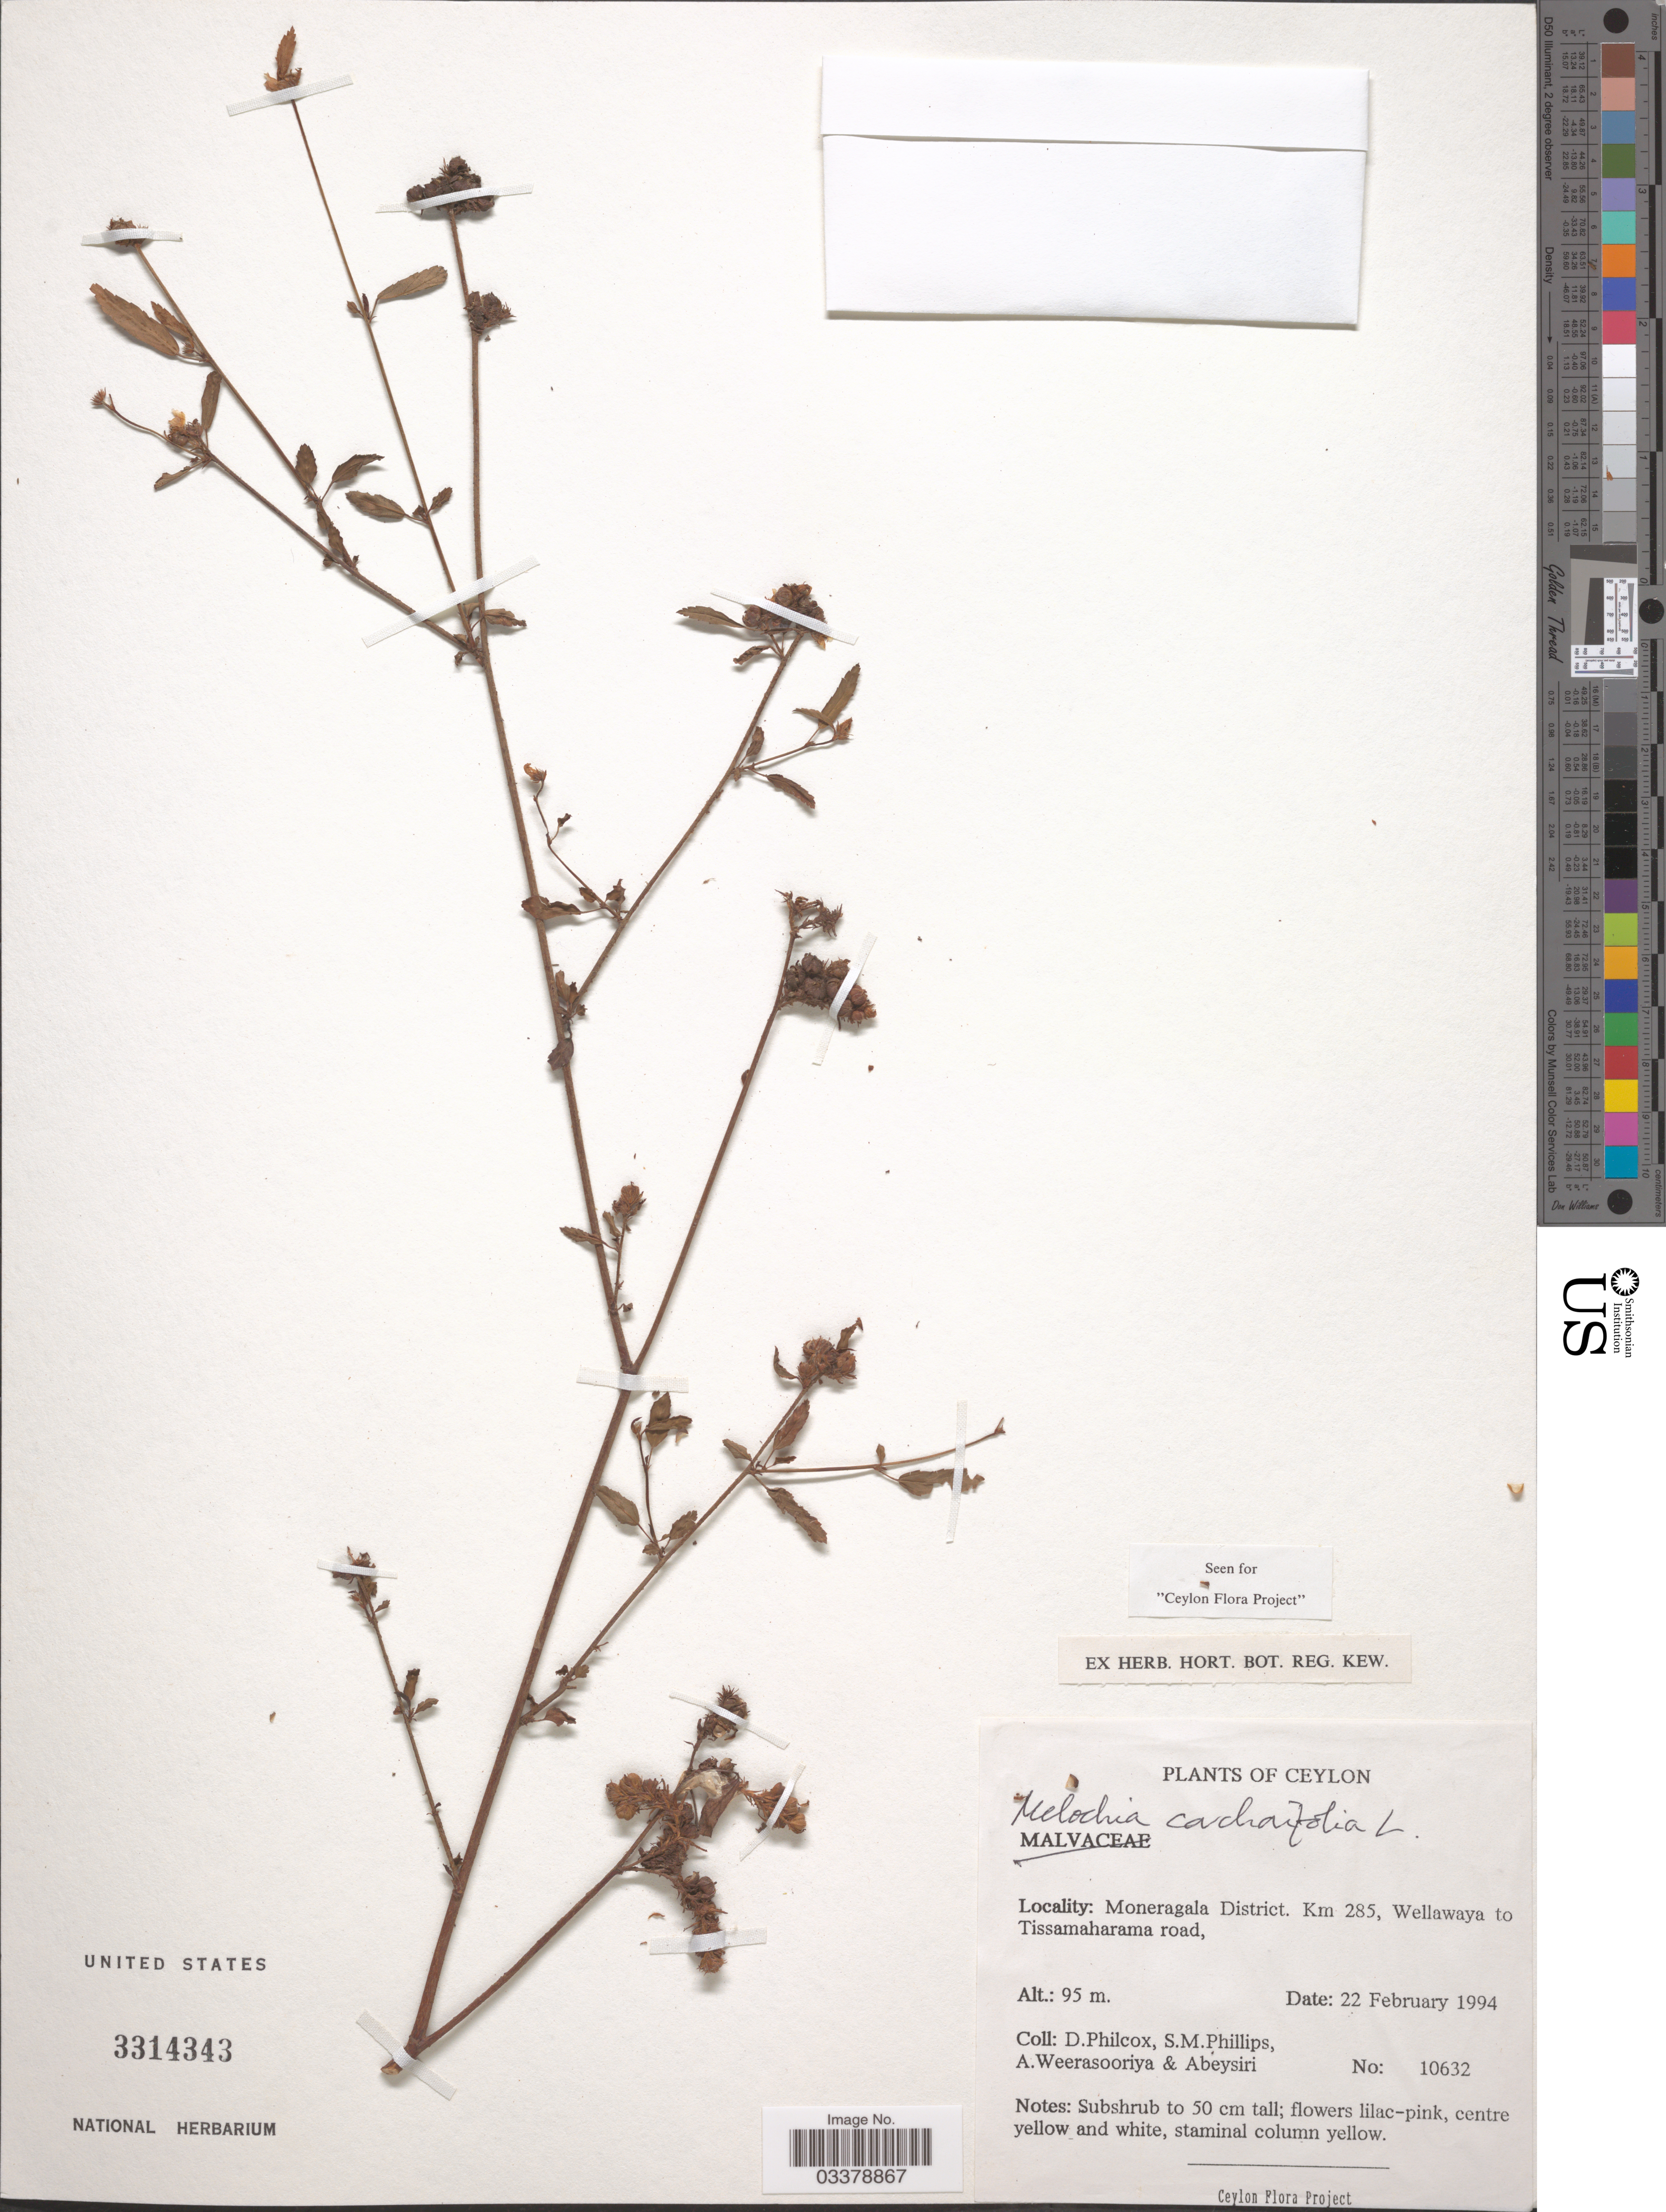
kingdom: Plantae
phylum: Tracheophyta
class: Magnoliopsida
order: Malvales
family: Malvaceae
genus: Melochia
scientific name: Melochia corchorifolia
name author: L.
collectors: D. Philcox, S. M. Phillips, A. Weerasooriya & Abeysiri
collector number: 10632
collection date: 1994-02-22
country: Sri Lanka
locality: Ceylon, Moneragala District. Km 285, Wellawaya to Tissamaharama road.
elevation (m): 95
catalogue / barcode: US 3314343